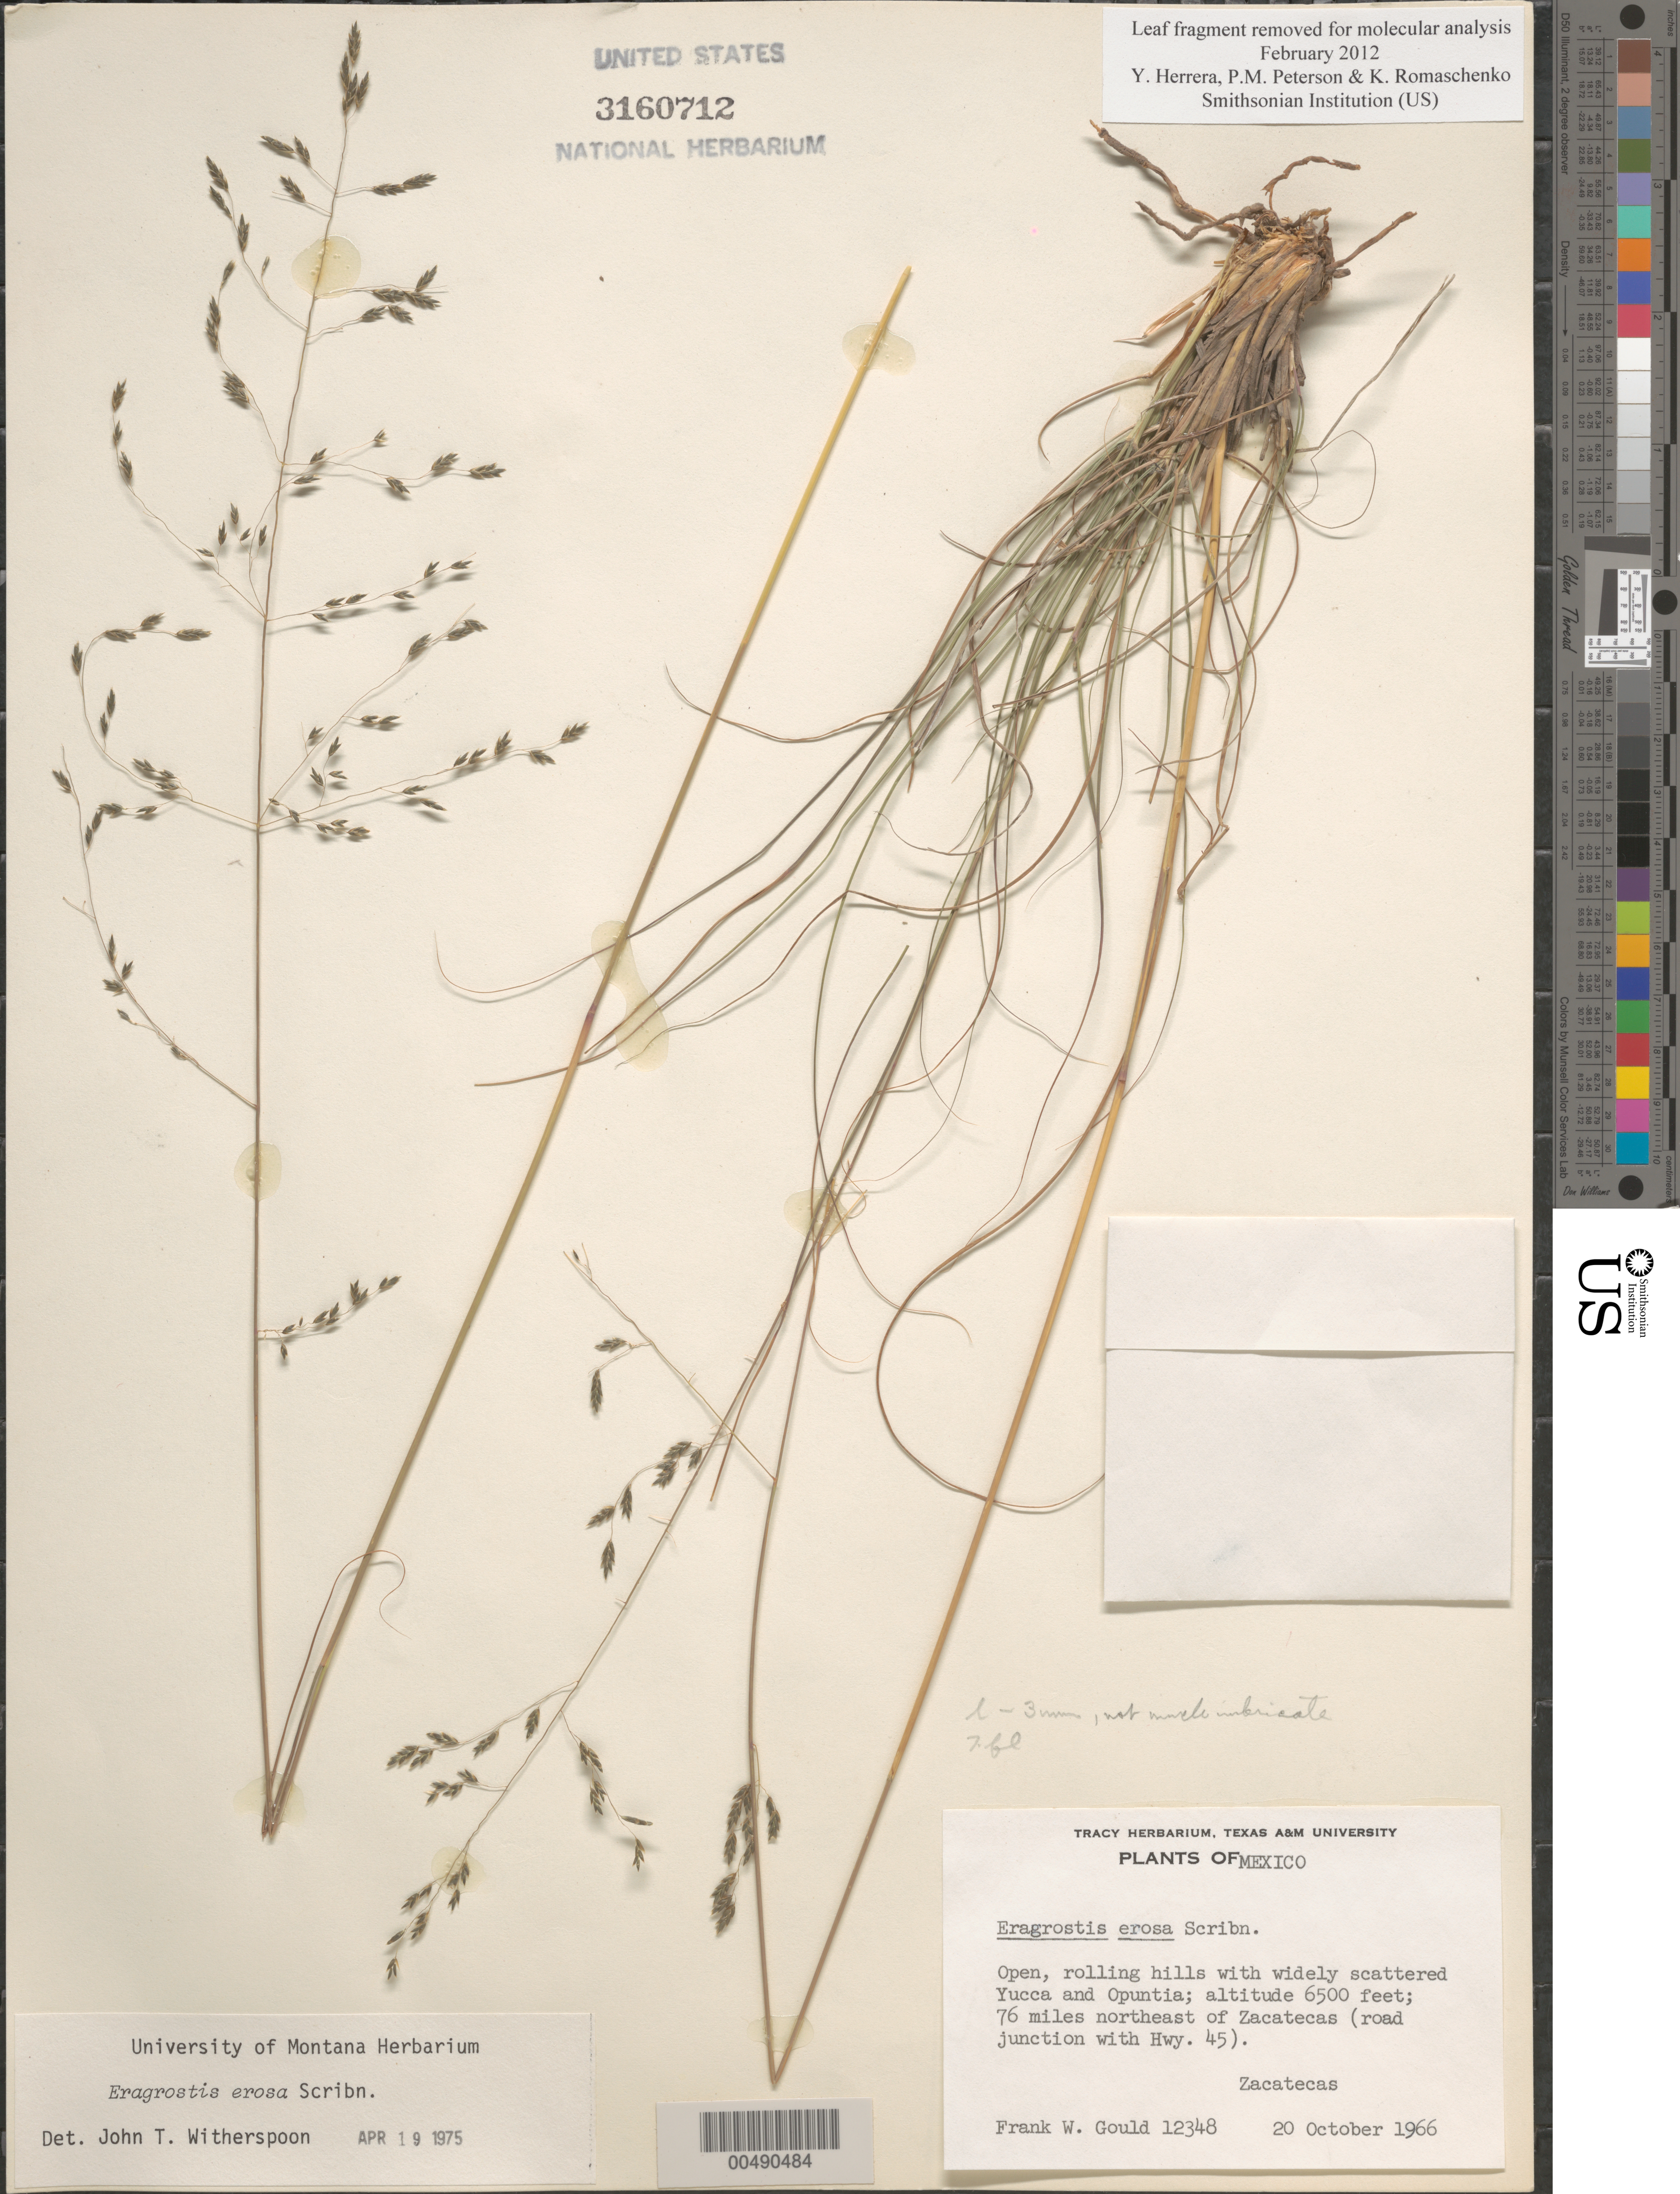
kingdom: Plantae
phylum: Tracheophyta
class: Liliopsida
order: Poales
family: Poaceae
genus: Eragrostis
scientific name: Eragrostis erosa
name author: Scribn. ex W.J. Beal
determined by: Witherspoon, John T.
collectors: F. W. Gould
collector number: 12348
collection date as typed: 20 Oct 1966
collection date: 1966-10-20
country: Mexico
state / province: Zacatecas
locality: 76 mi NE of Zacatecas (rd junction with Hwy 45)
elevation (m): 1981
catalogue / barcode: US 3160712